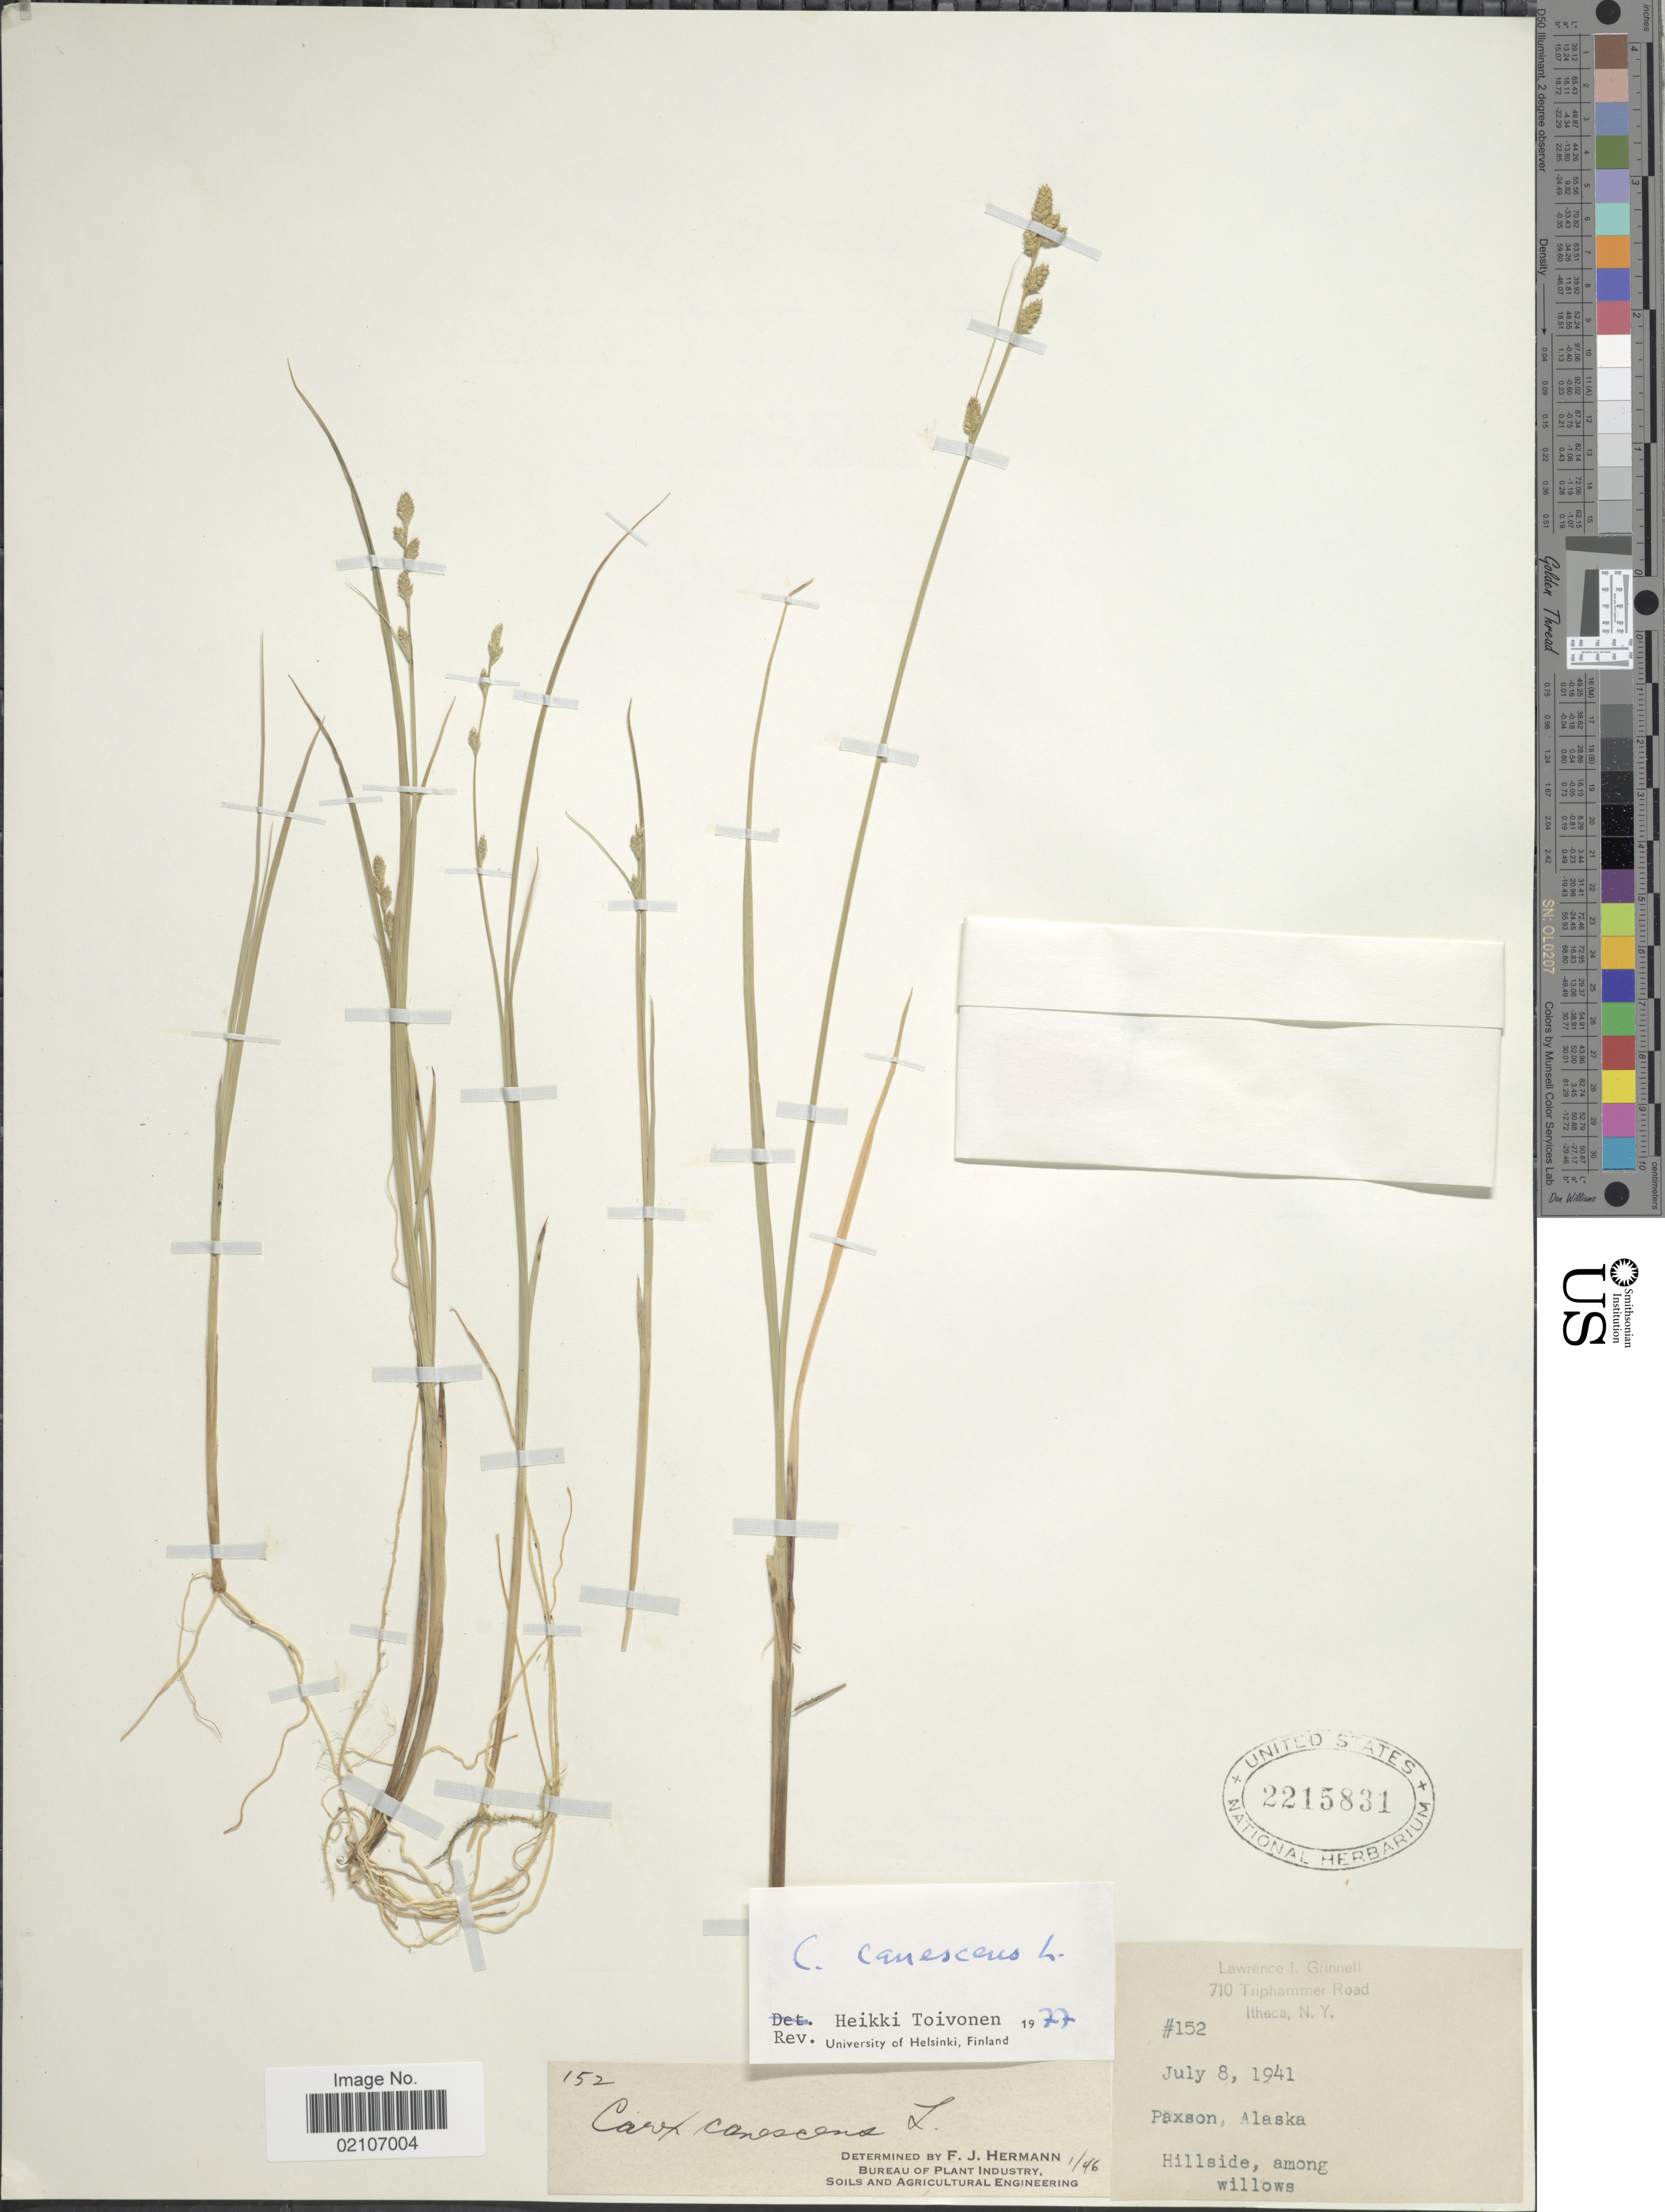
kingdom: Plantae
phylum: Tracheophyta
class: Liliopsida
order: Poales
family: Cyperaceae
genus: Carex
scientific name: Carex canescens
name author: L.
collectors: L. Grinnell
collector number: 152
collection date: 1941-07-08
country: United States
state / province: Alaska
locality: Paxson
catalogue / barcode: US 2215831